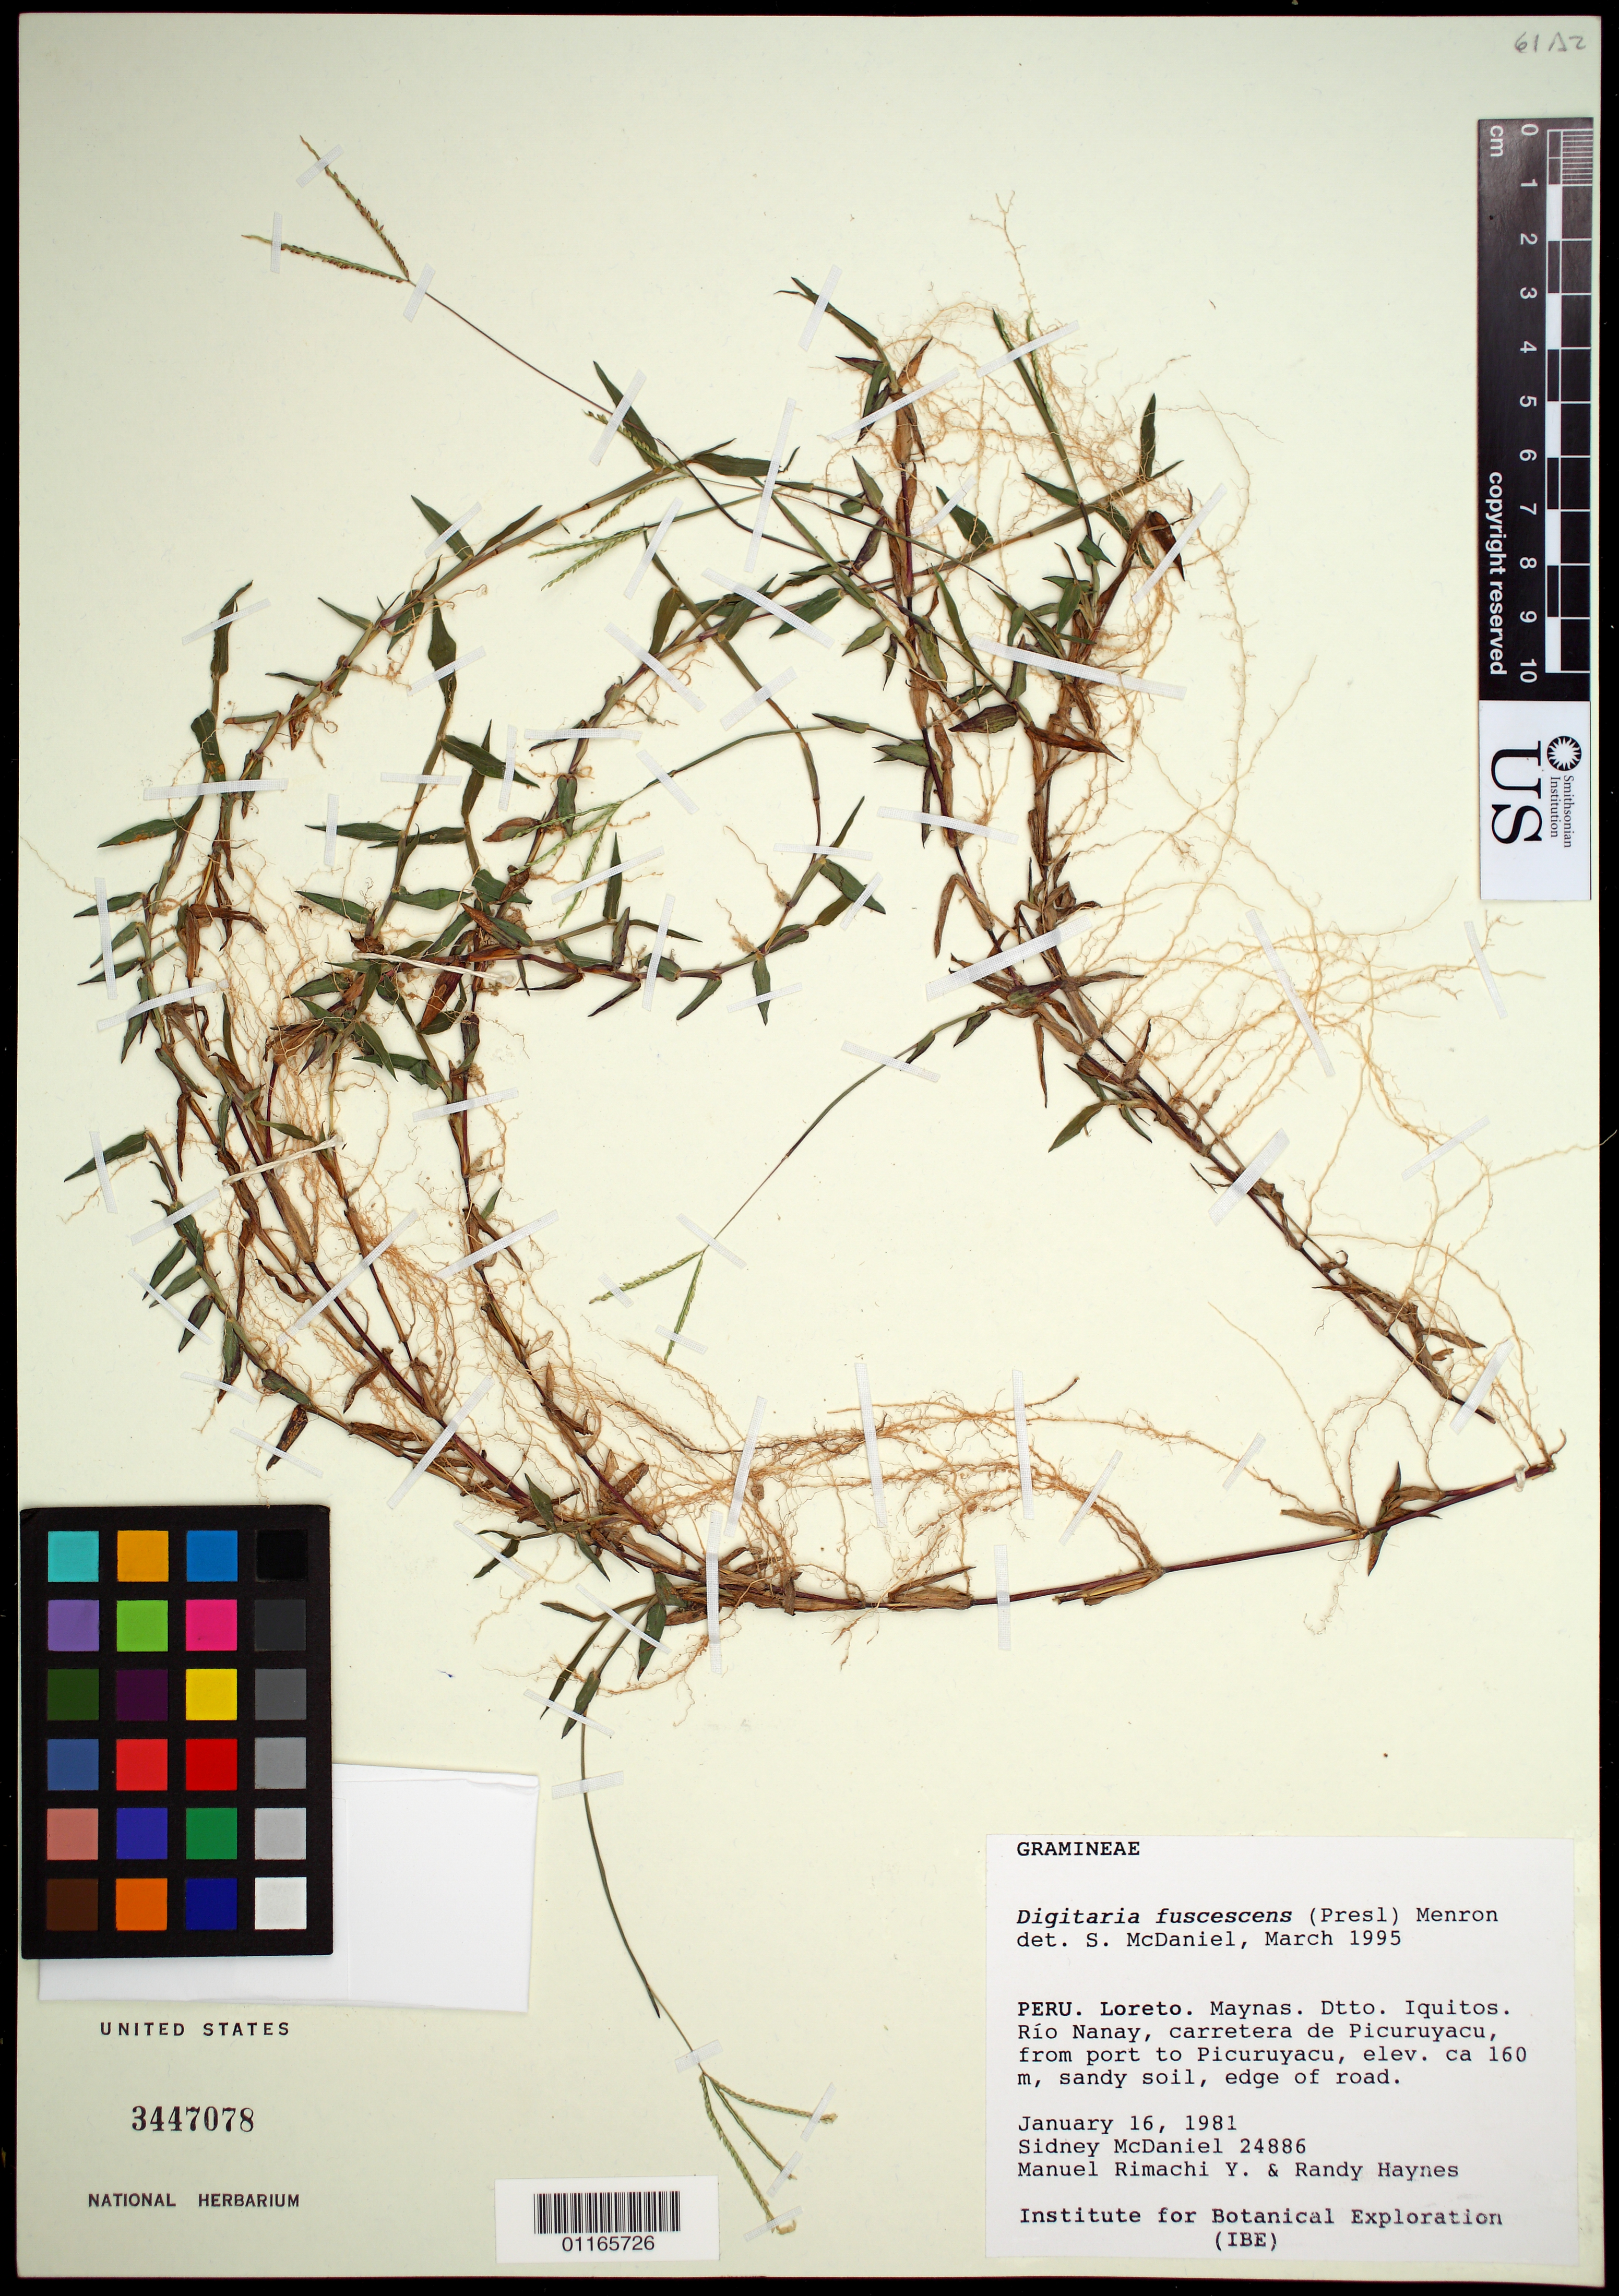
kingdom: Plantae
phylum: Tracheophyta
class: Liliopsida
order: Poales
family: Poaceae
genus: Digitaria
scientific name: Digitaria fuscescens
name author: (J. Presl) Henr.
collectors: S. McDaniel, M. Rimachi Y. & R. Haynes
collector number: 24886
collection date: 1981-01-16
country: Peru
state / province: Loreto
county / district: Maynas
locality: Dtto. Iquitos. Rio Nanay, carretera de Picuruyacu, from port to Picuruyacu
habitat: Sandy soil, edge of road.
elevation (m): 160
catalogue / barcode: US 3447078